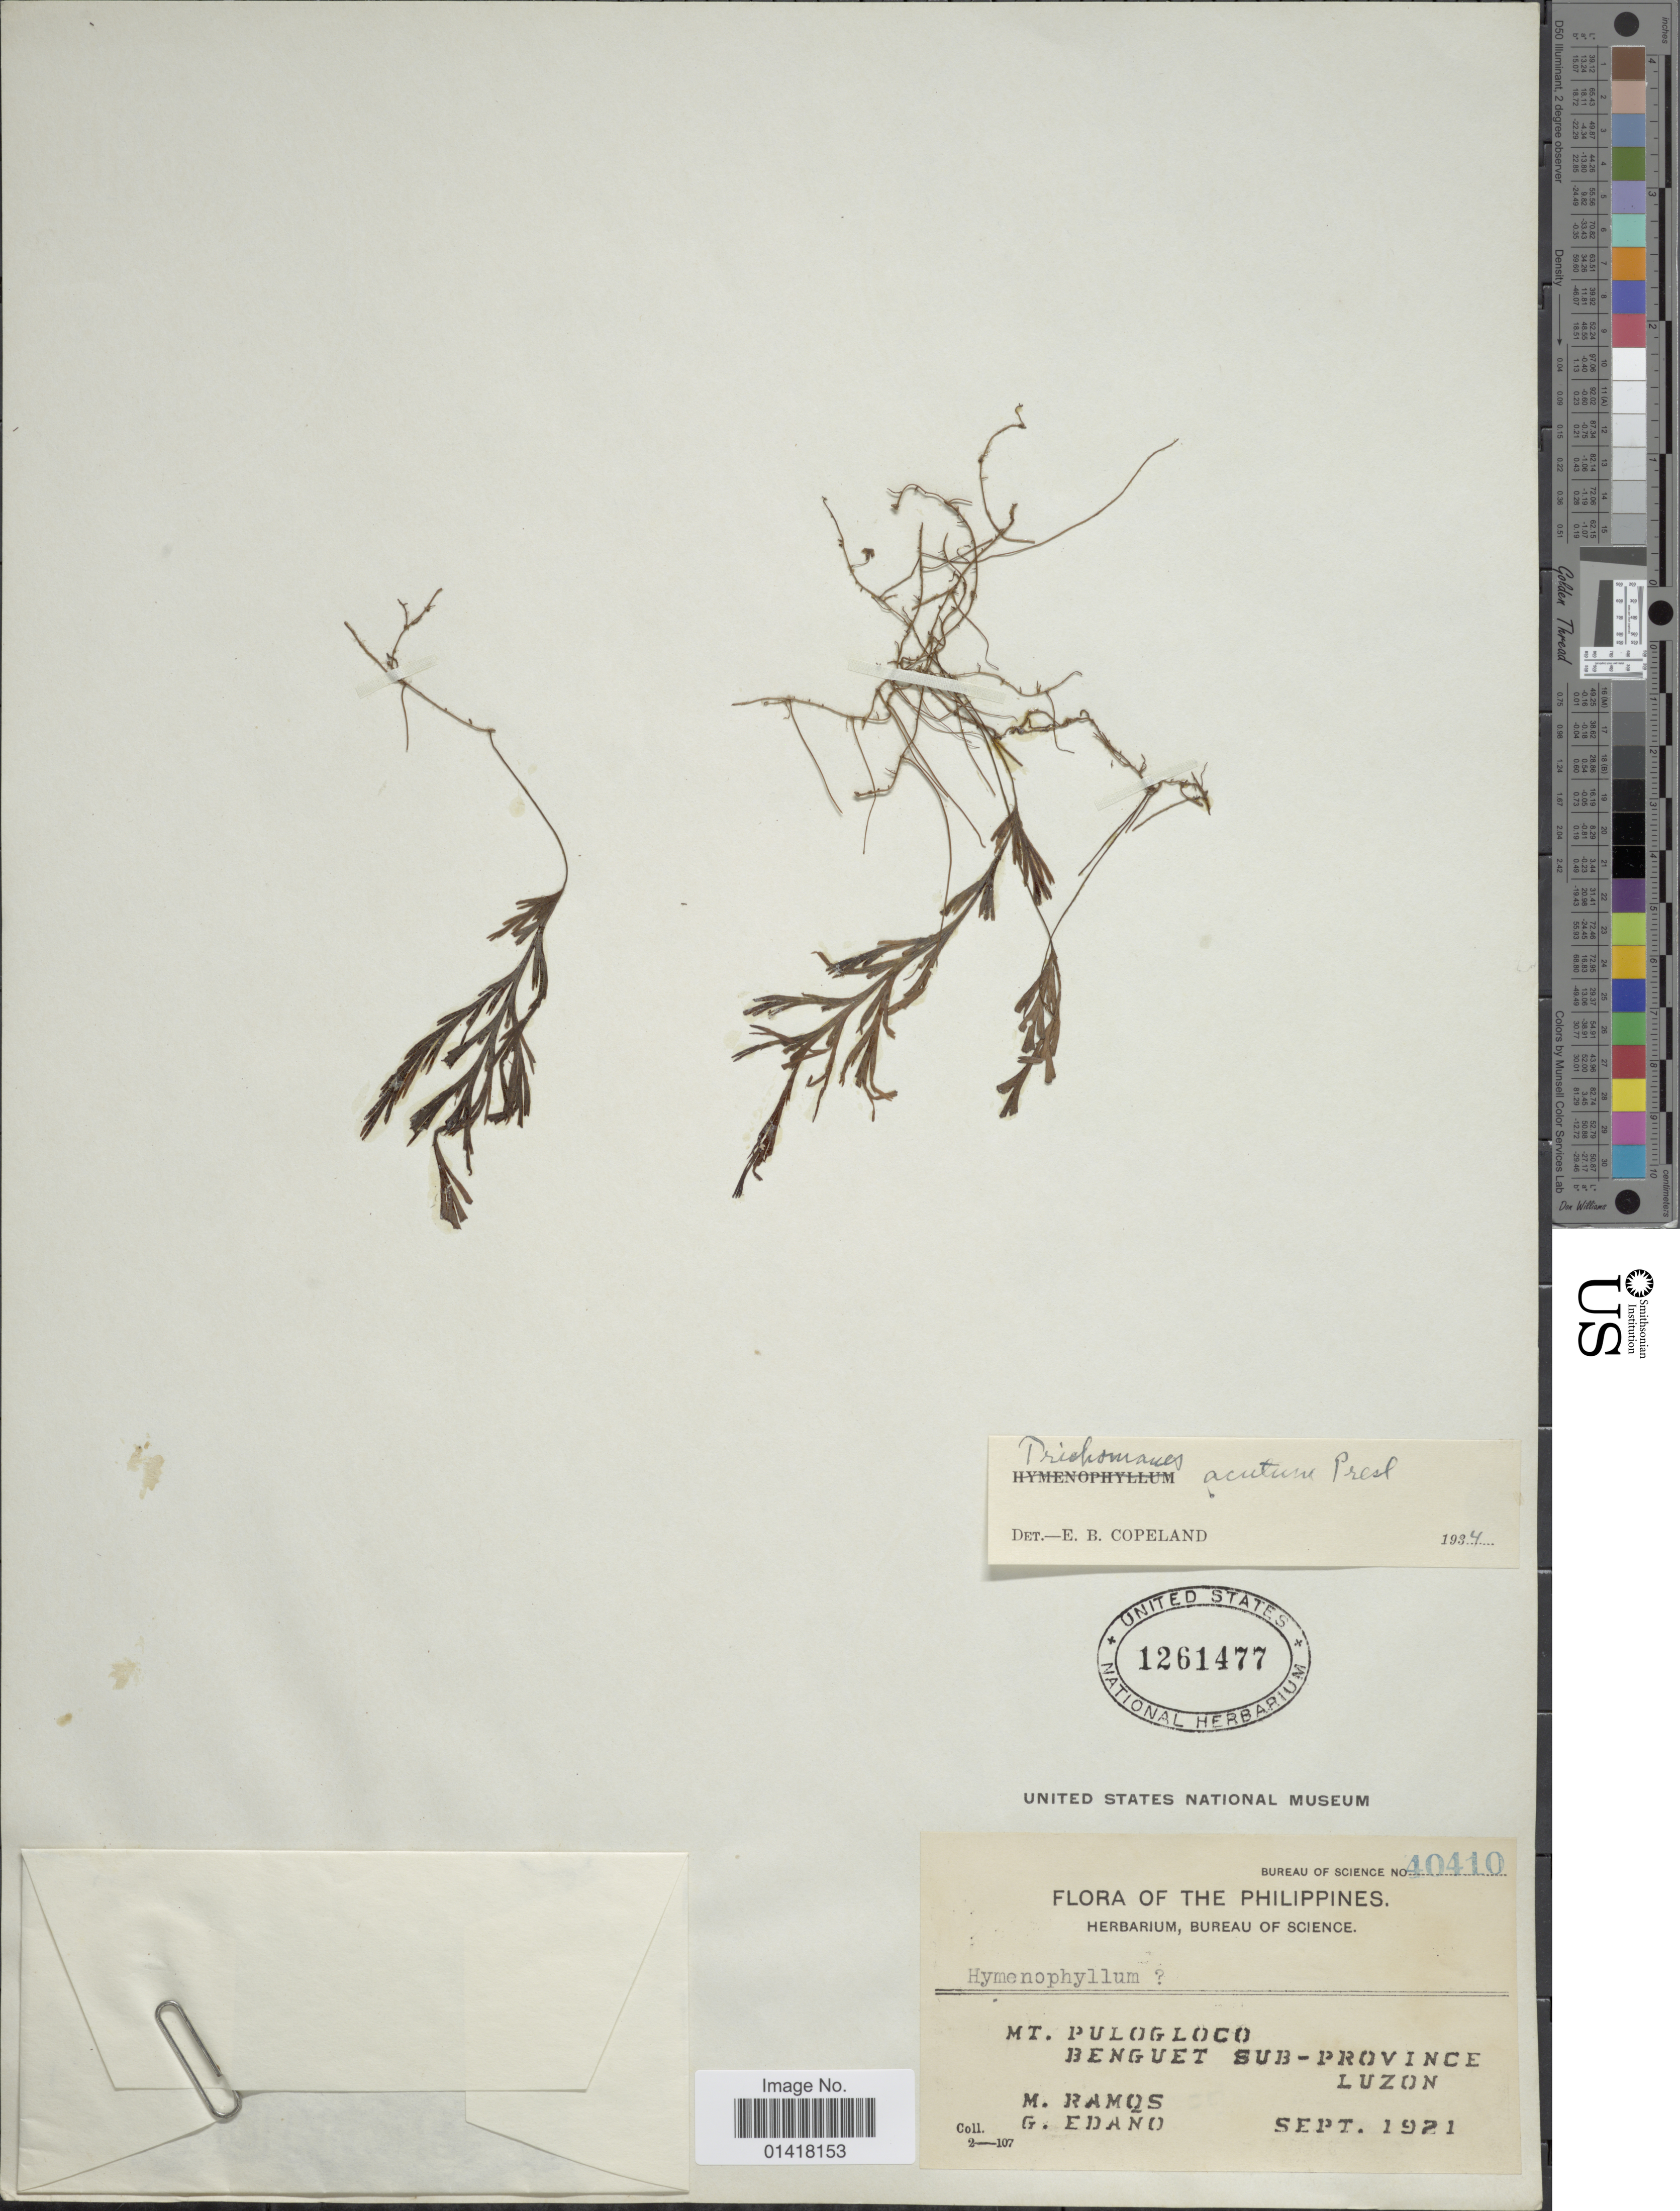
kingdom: Plantae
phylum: Tracheophyta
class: Polypodiopsida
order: Hymenophyllales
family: Hymenophyllaceae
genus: Hymenophyllum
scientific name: Hymenophyllum acutum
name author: (C. Presl) Ebihara & K. Iwats.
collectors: M. Ramos & G. Edaño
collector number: Bureau of Science 40410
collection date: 1921-09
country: Philippines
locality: Mt Pulogloco. Benguet Sub-Province. Luzon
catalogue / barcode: US 1261477